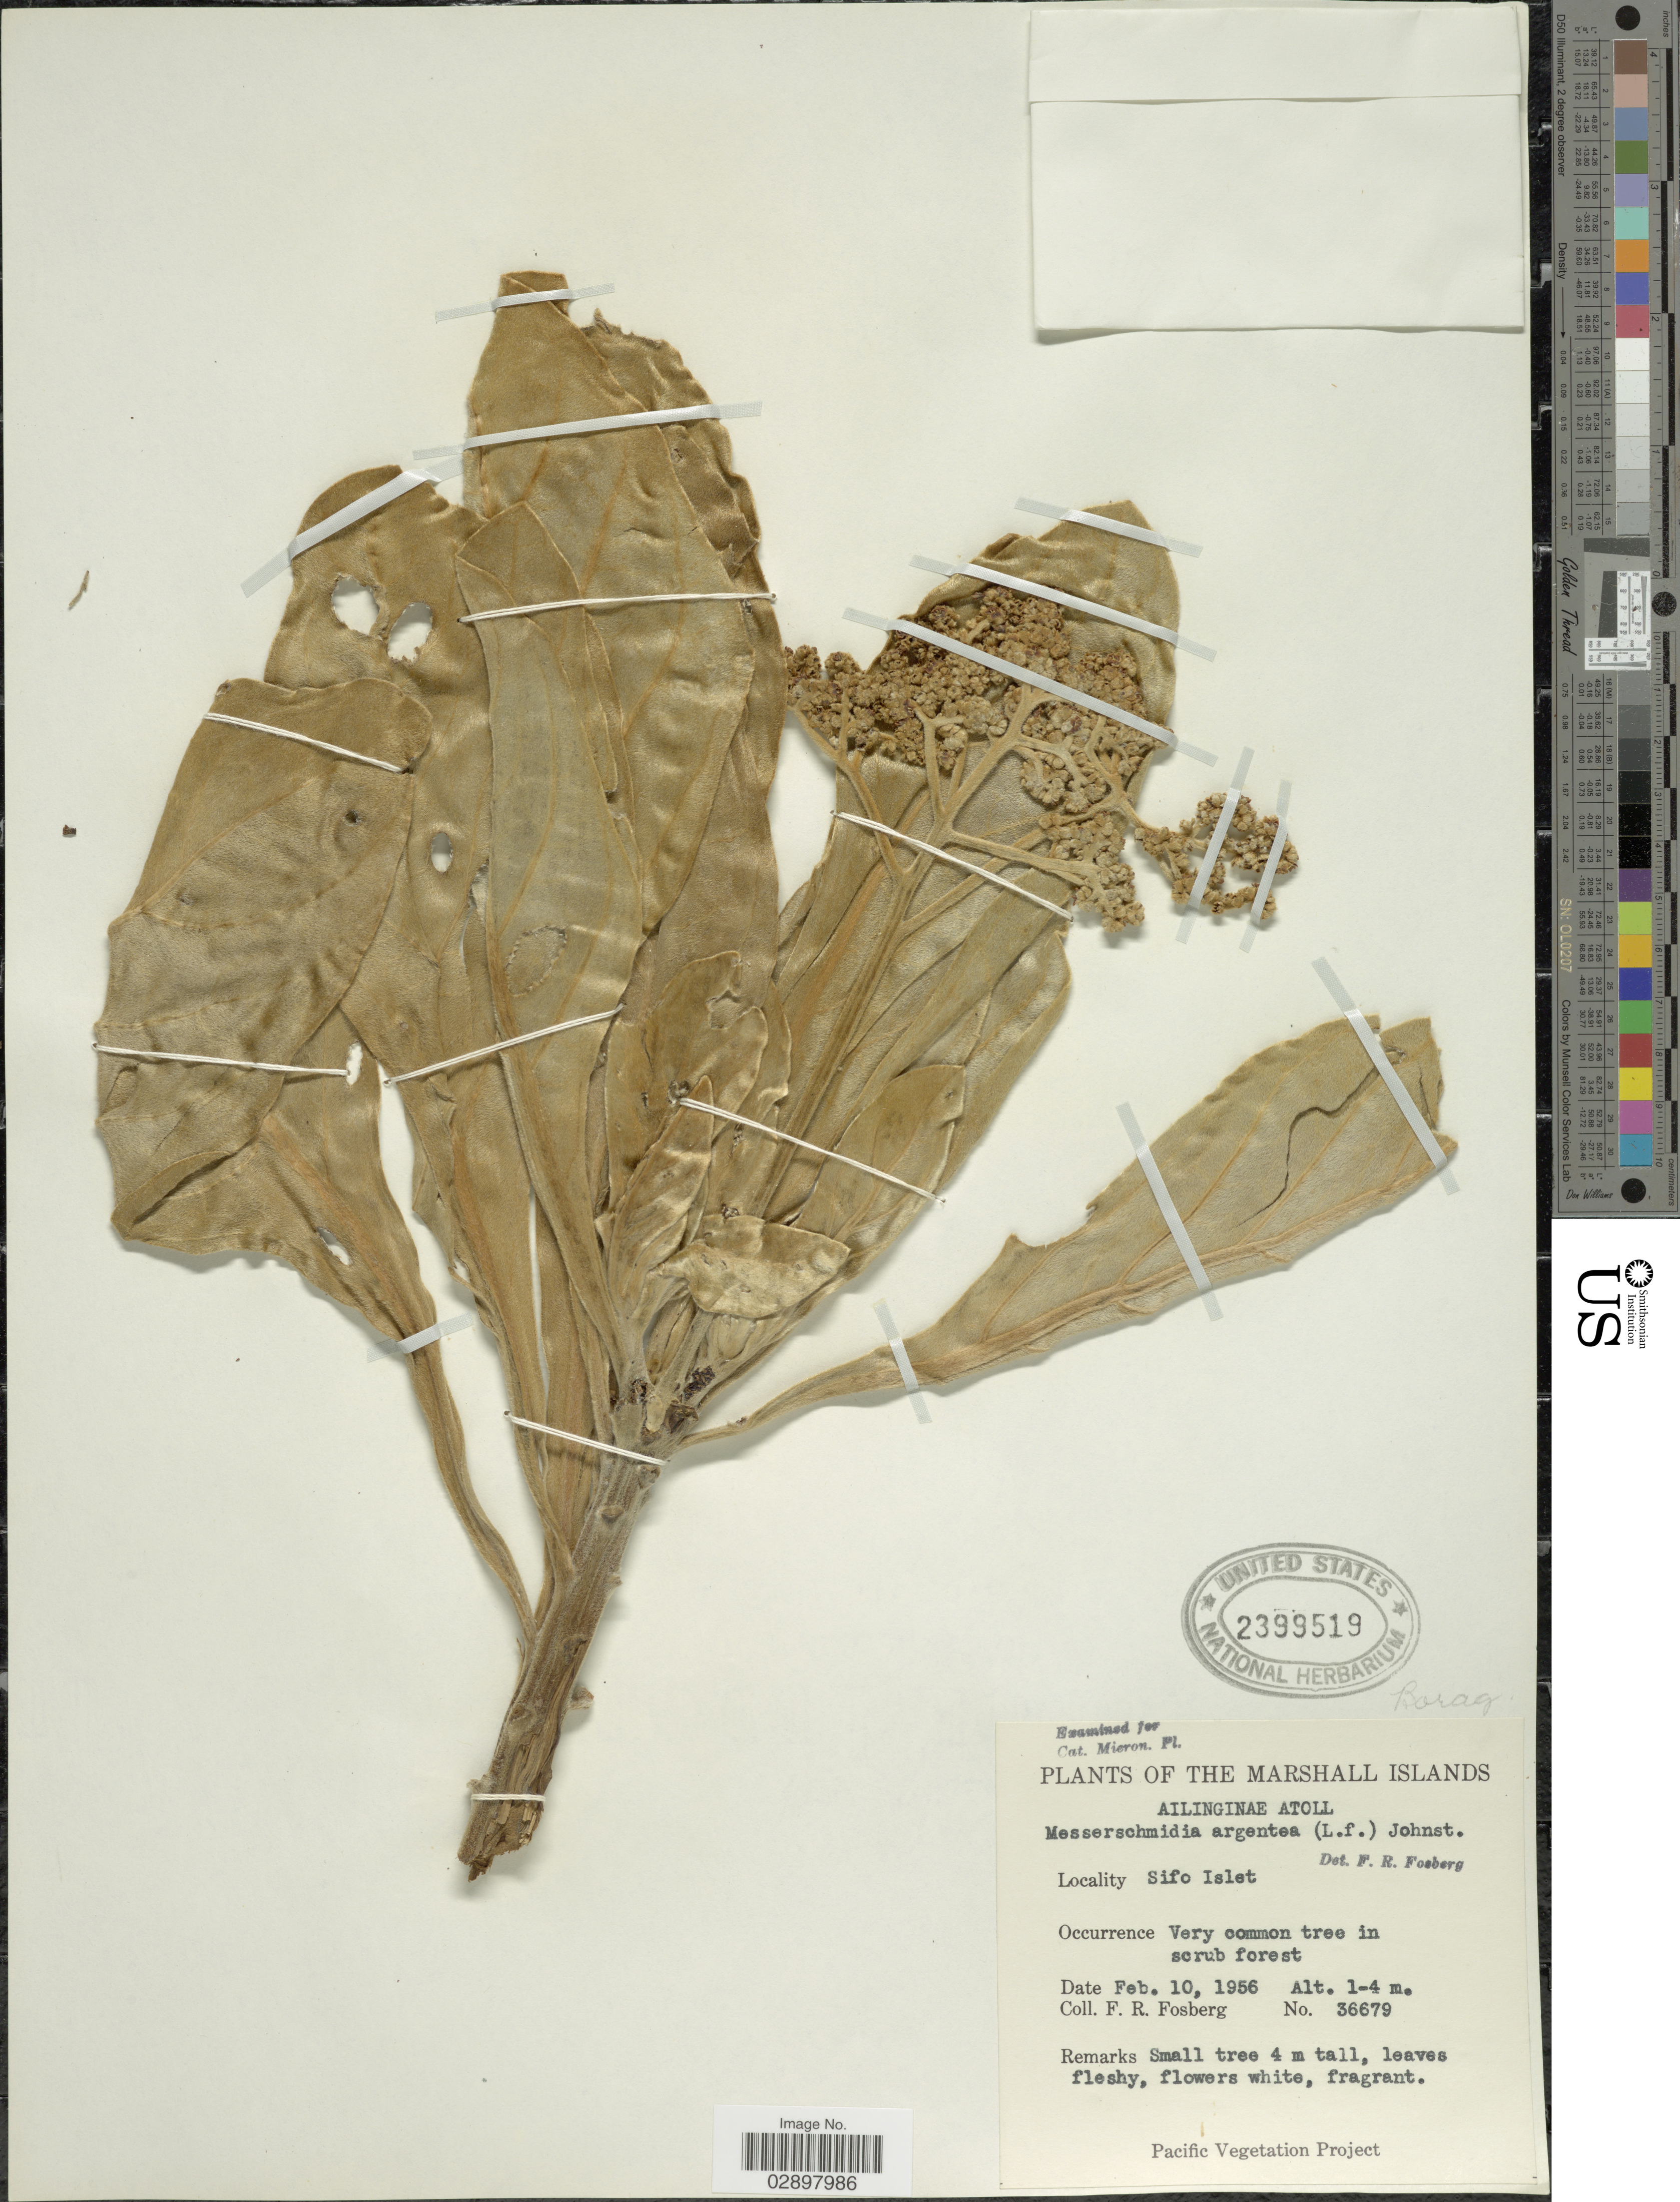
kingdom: Plantae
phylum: Tracheophyta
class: Magnoliopsida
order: Boraginales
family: Heliotropiaceae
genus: Heliotropium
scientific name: Heliotropium arboreum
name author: (Blanco) Mabberley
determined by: Wagner, W. L., (BOT), Smithsonian Institution - National Museum of Natural History (UNITED STATES)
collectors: F. R. Fosberg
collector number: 36679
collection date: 1956-02-10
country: Marshall Islands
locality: Ailinginae Atoll. Sifo Islet.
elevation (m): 1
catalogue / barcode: US 2399519